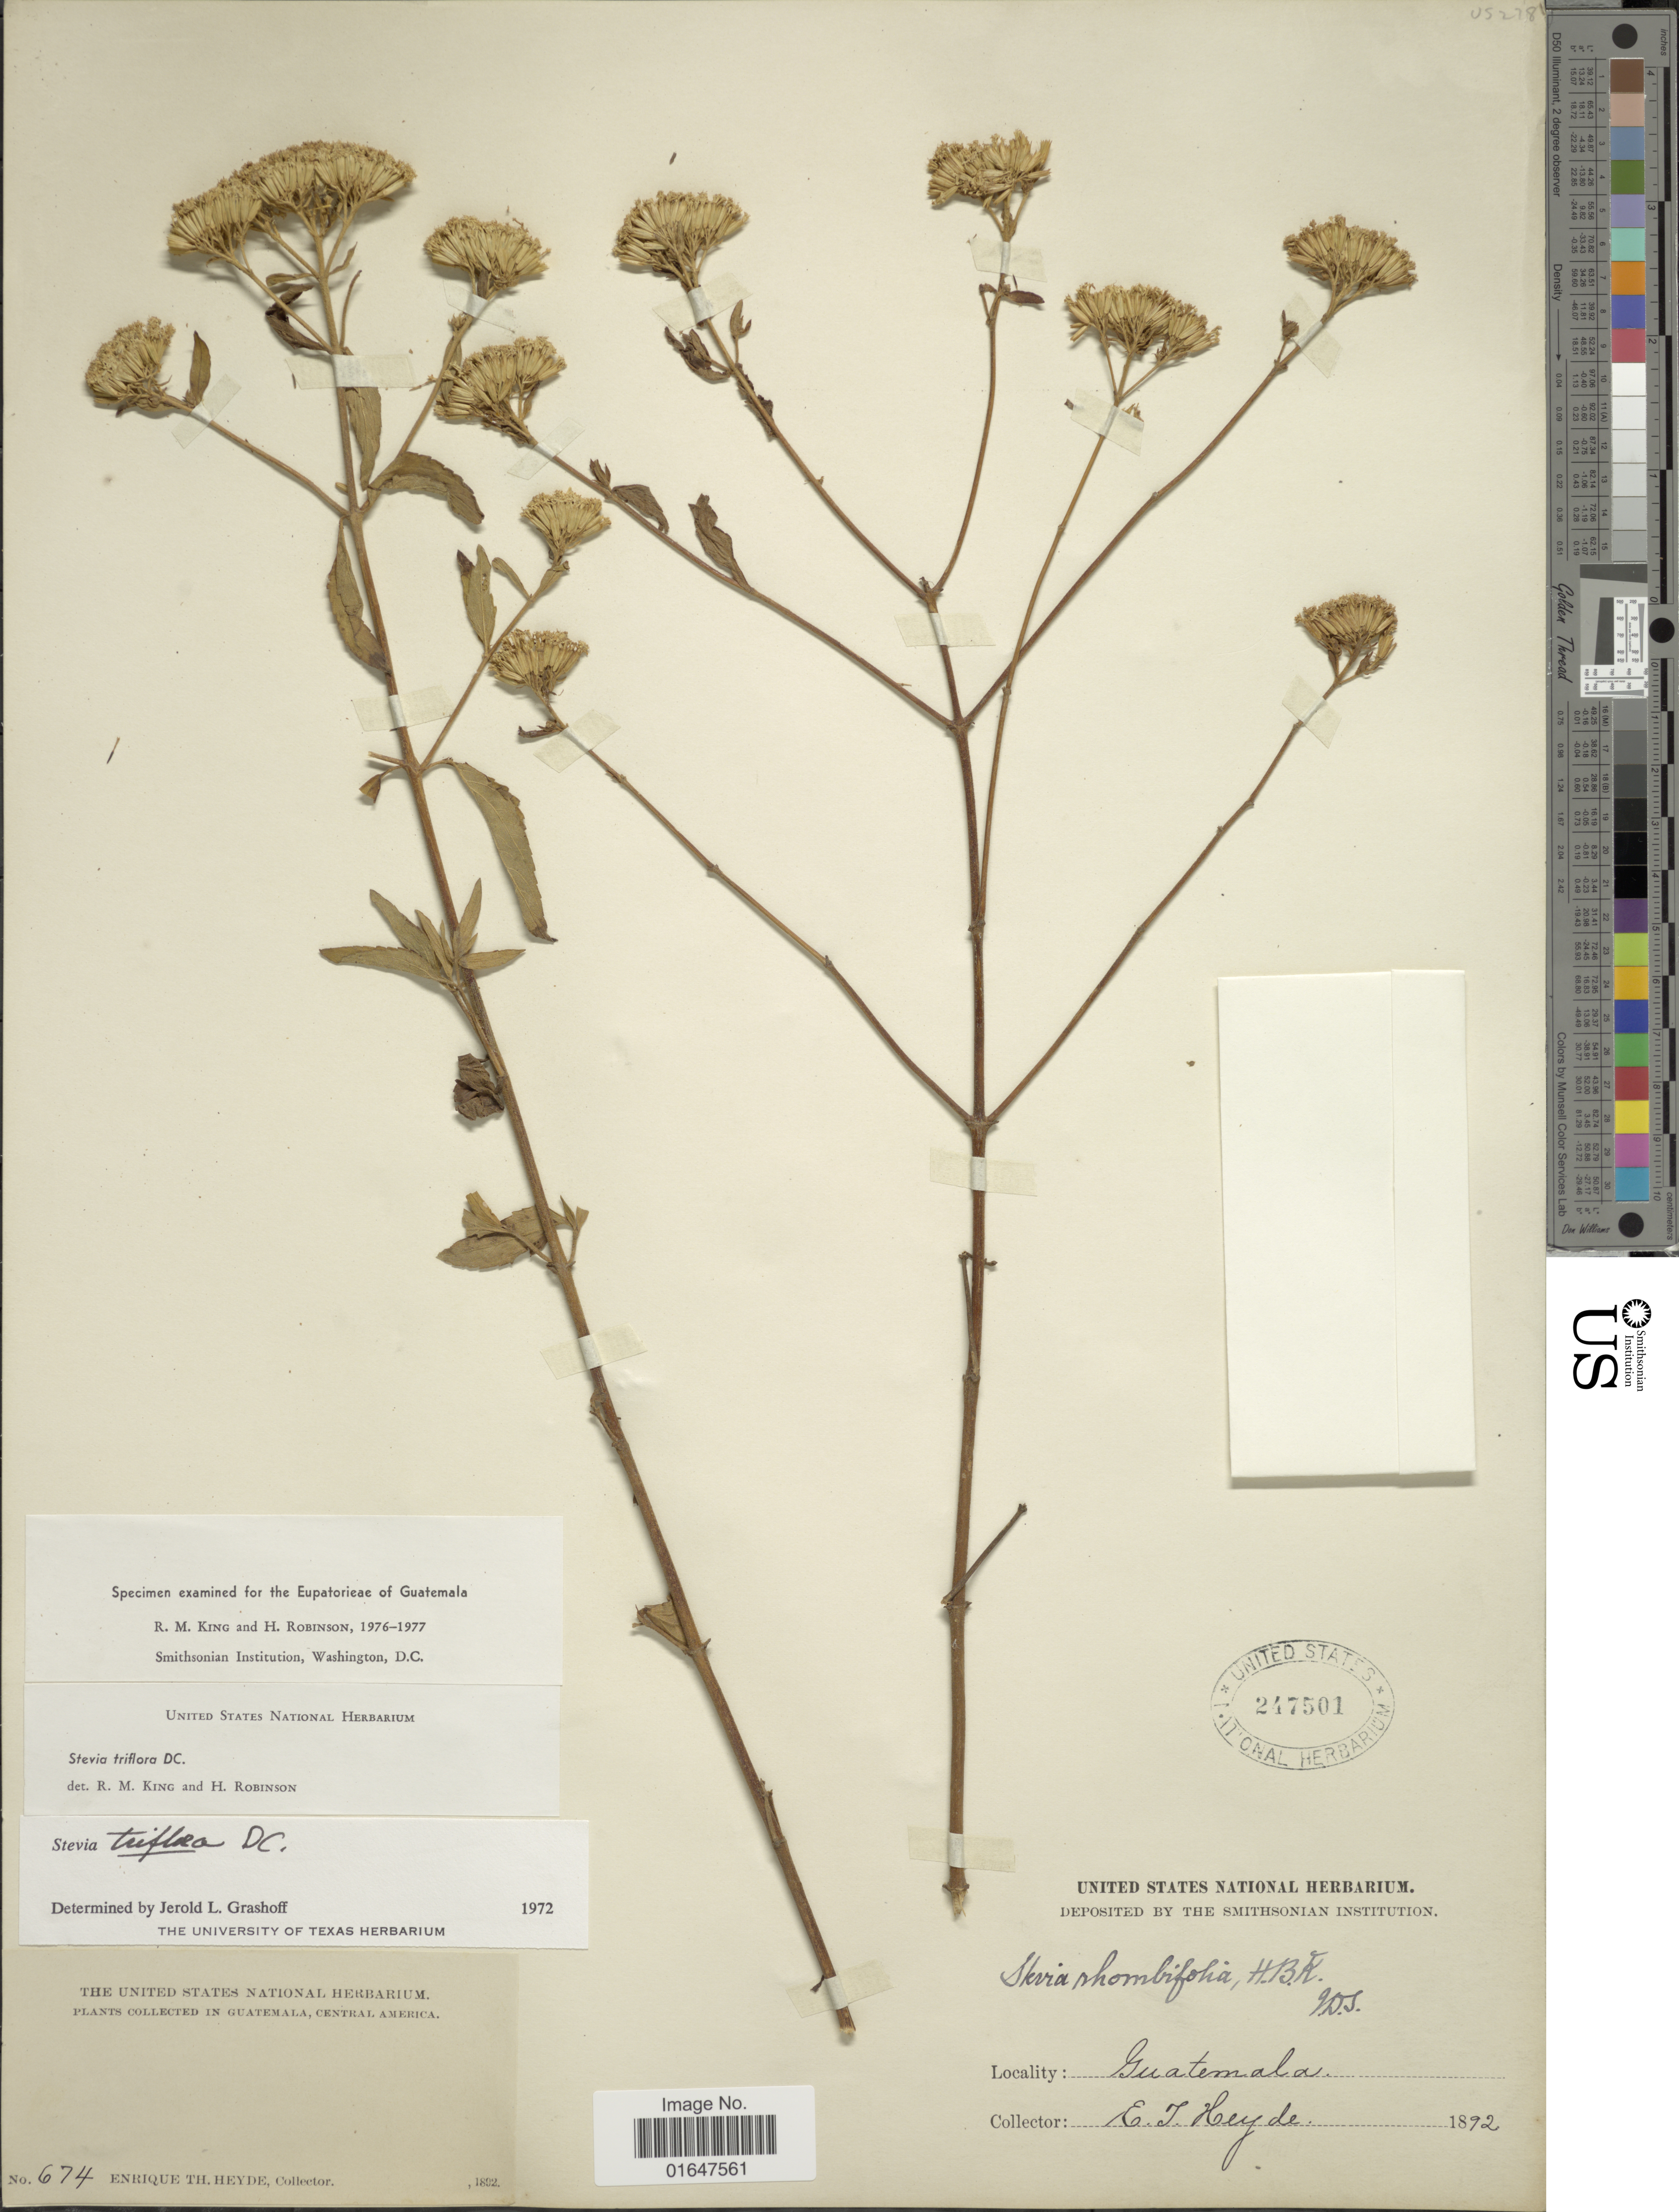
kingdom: Plantae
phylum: Tracheophyta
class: Magnoliopsida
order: Asterales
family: Asteraceae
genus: Stevia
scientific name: Stevia triflora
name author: DC.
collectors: E. T. Heyde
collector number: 674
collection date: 1892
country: Guatemala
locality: Central America, Guatemala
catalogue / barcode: US 247501